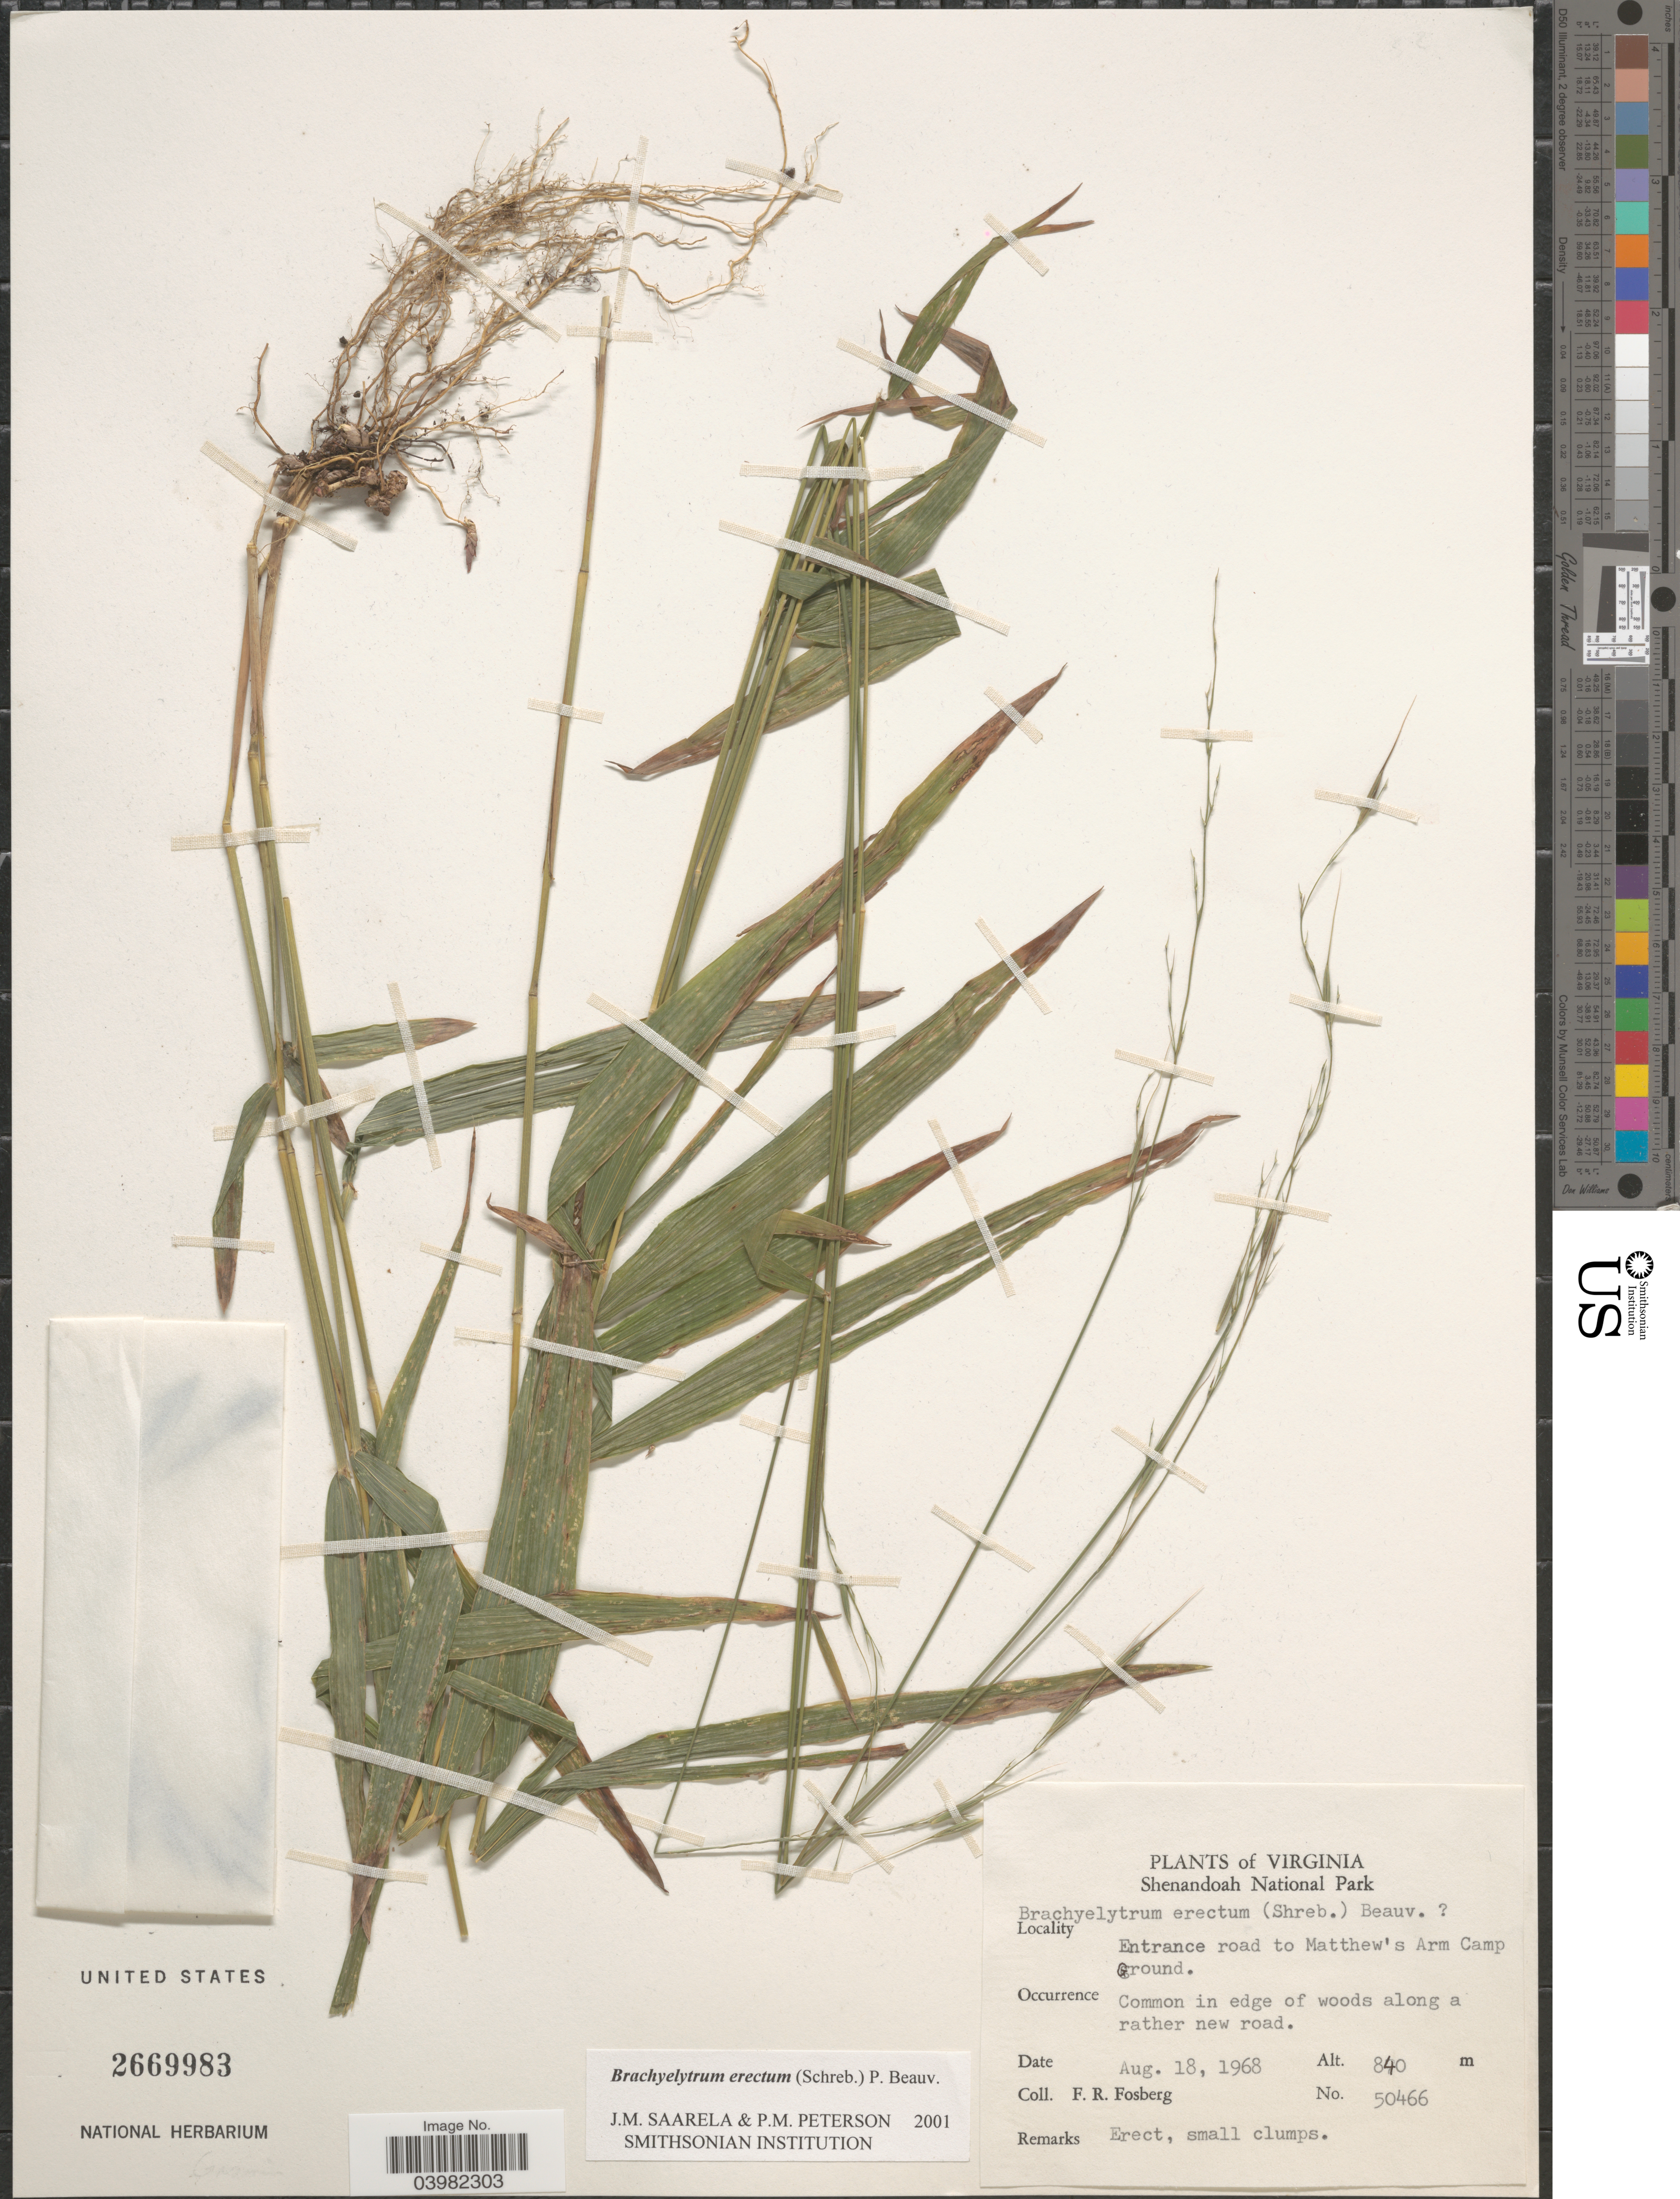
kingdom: Plantae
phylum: Tracheophyta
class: Liliopsida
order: Poales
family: Poaceae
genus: Brachyelytrum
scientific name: Brachyelytrum erectum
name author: (Schreb.) P. Beauv.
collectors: F. R. Fosberg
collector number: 50466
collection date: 1968-08-18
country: United States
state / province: Virginia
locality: Shenandoah National Park. Entrance road to Matthew's Arm Camp Ground.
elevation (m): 840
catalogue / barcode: US 2669983